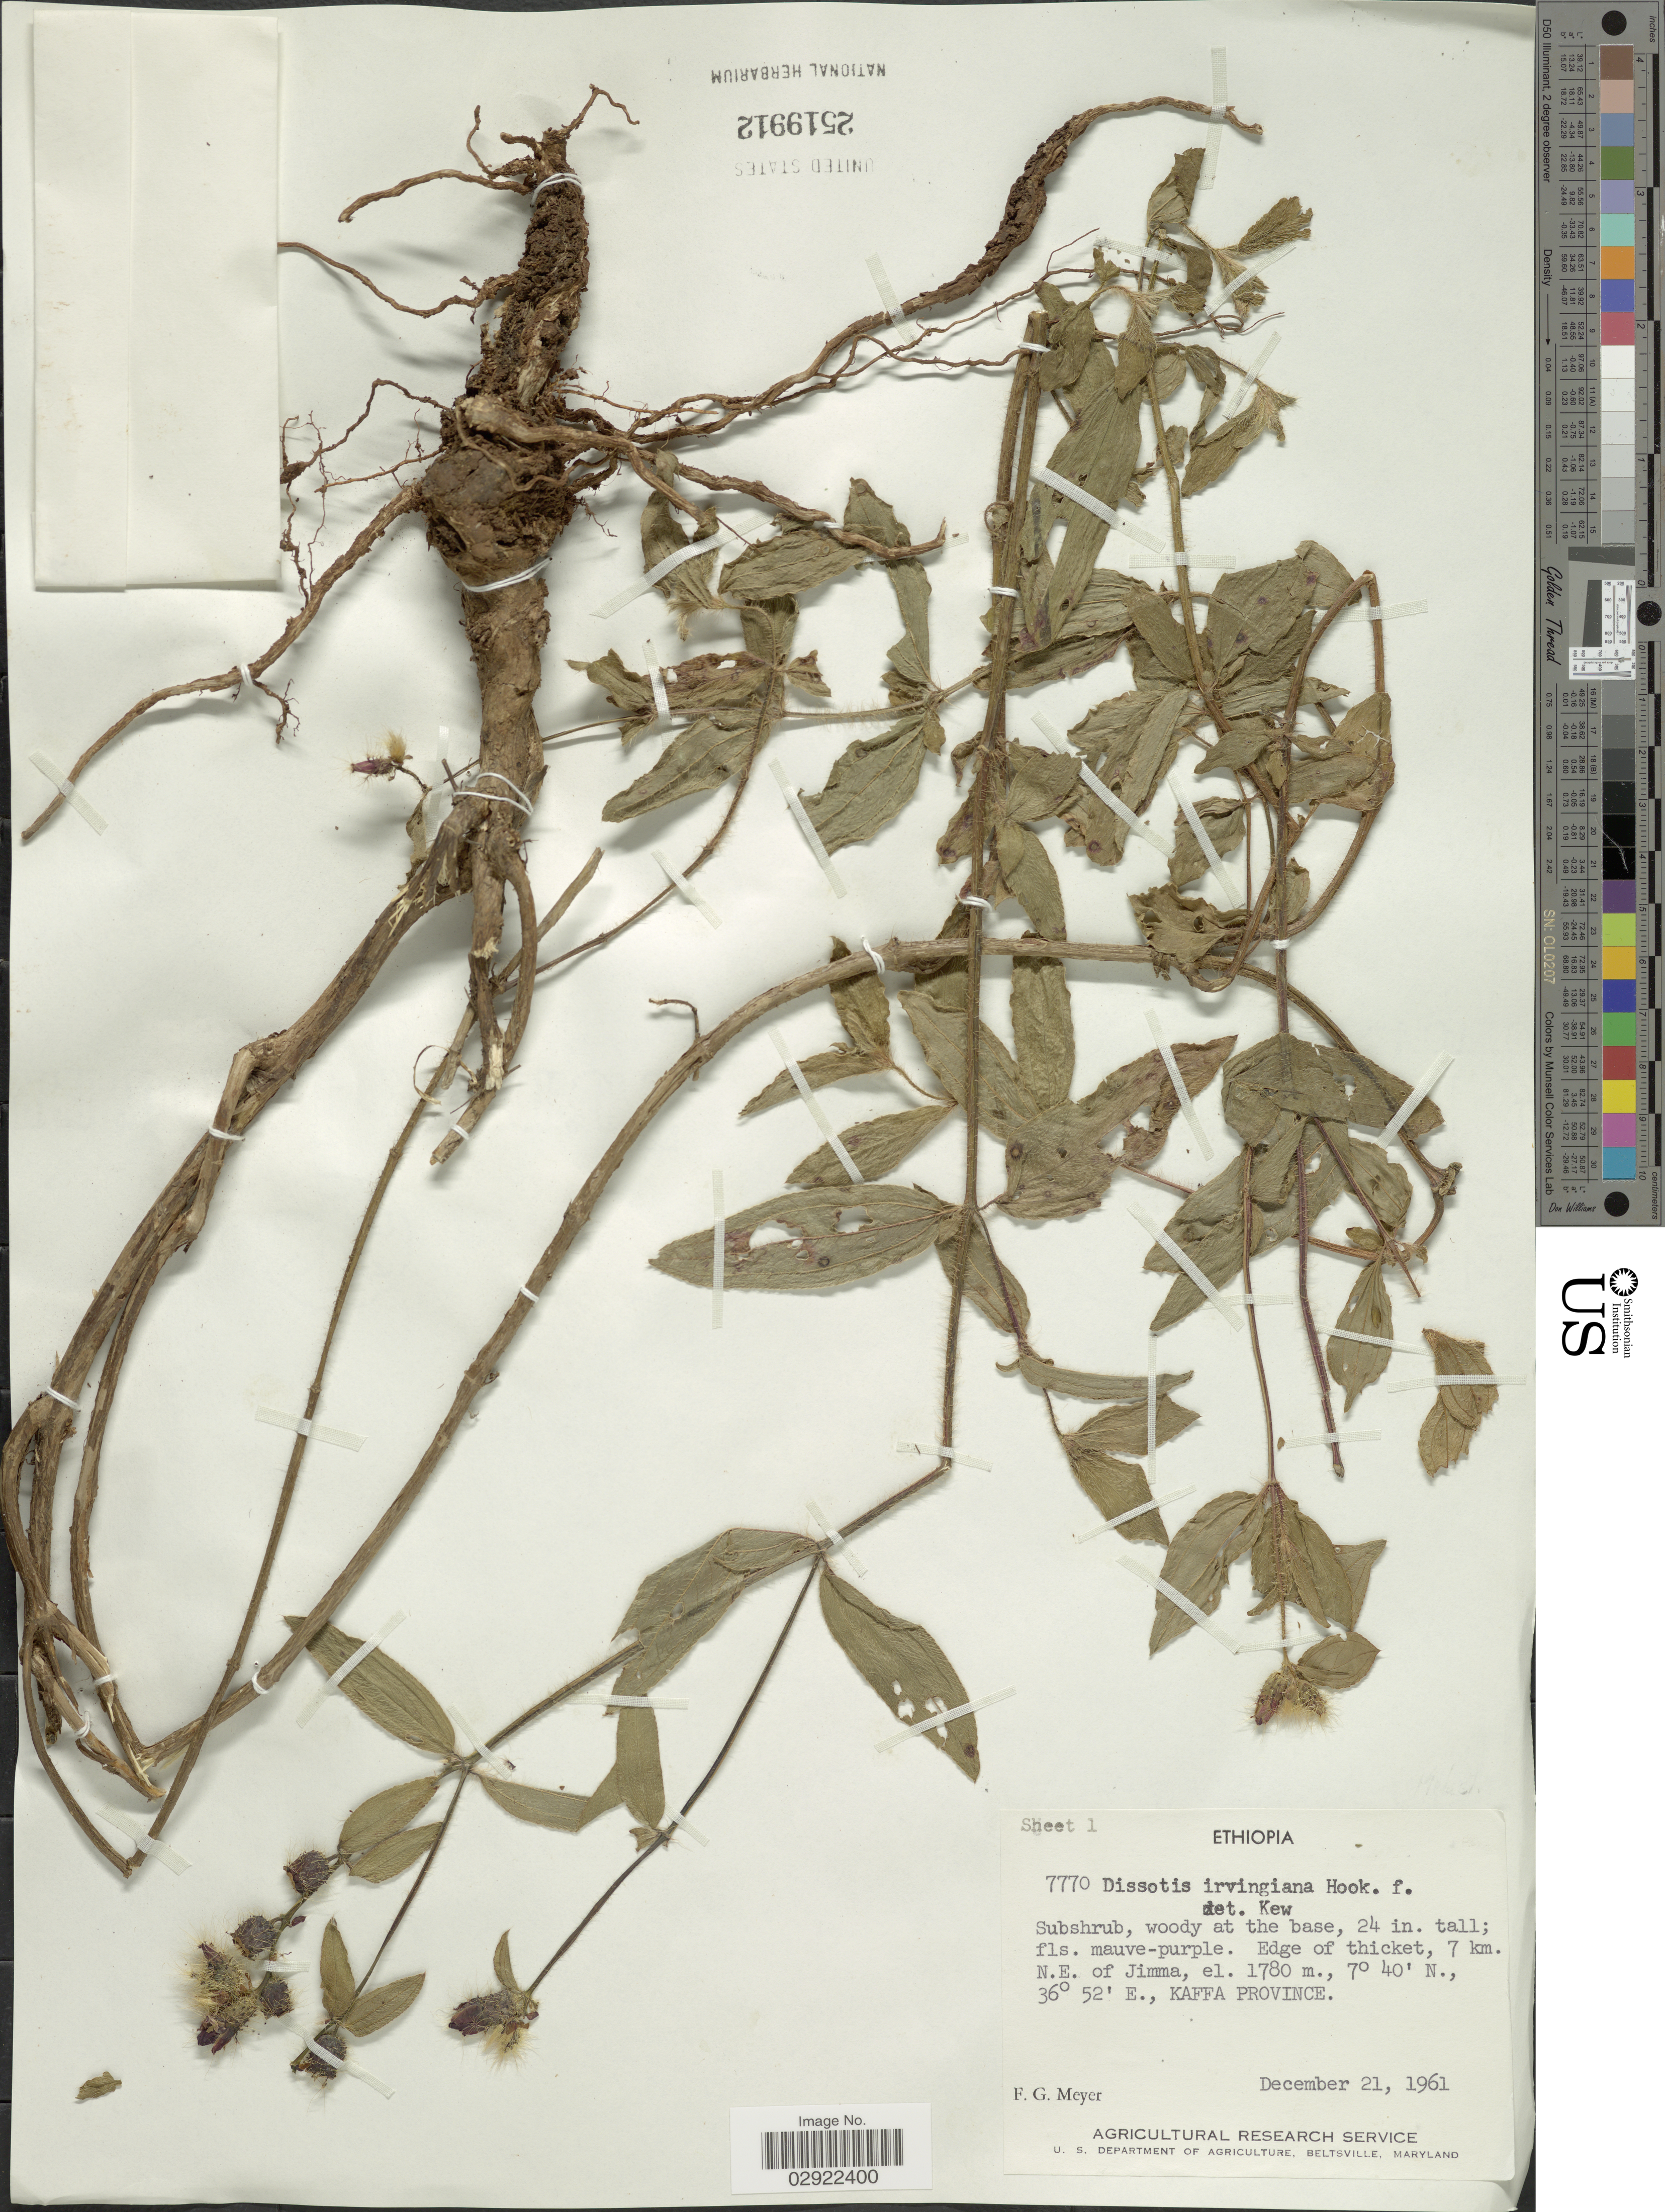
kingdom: Plantae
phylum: Tracheophyta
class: Magnoliopsida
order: Myrtales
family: Melastomataceae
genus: Antherotoma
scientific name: Antherotoma irvingiana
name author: (Hook.) Jacq.-Fél.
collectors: F. G. Meyer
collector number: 7770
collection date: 1961-12-21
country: Ethiopia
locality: Edge of thicket, 7 km. N.E. of Jimma, Kaffa Province.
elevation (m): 1780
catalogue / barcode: US 2519912